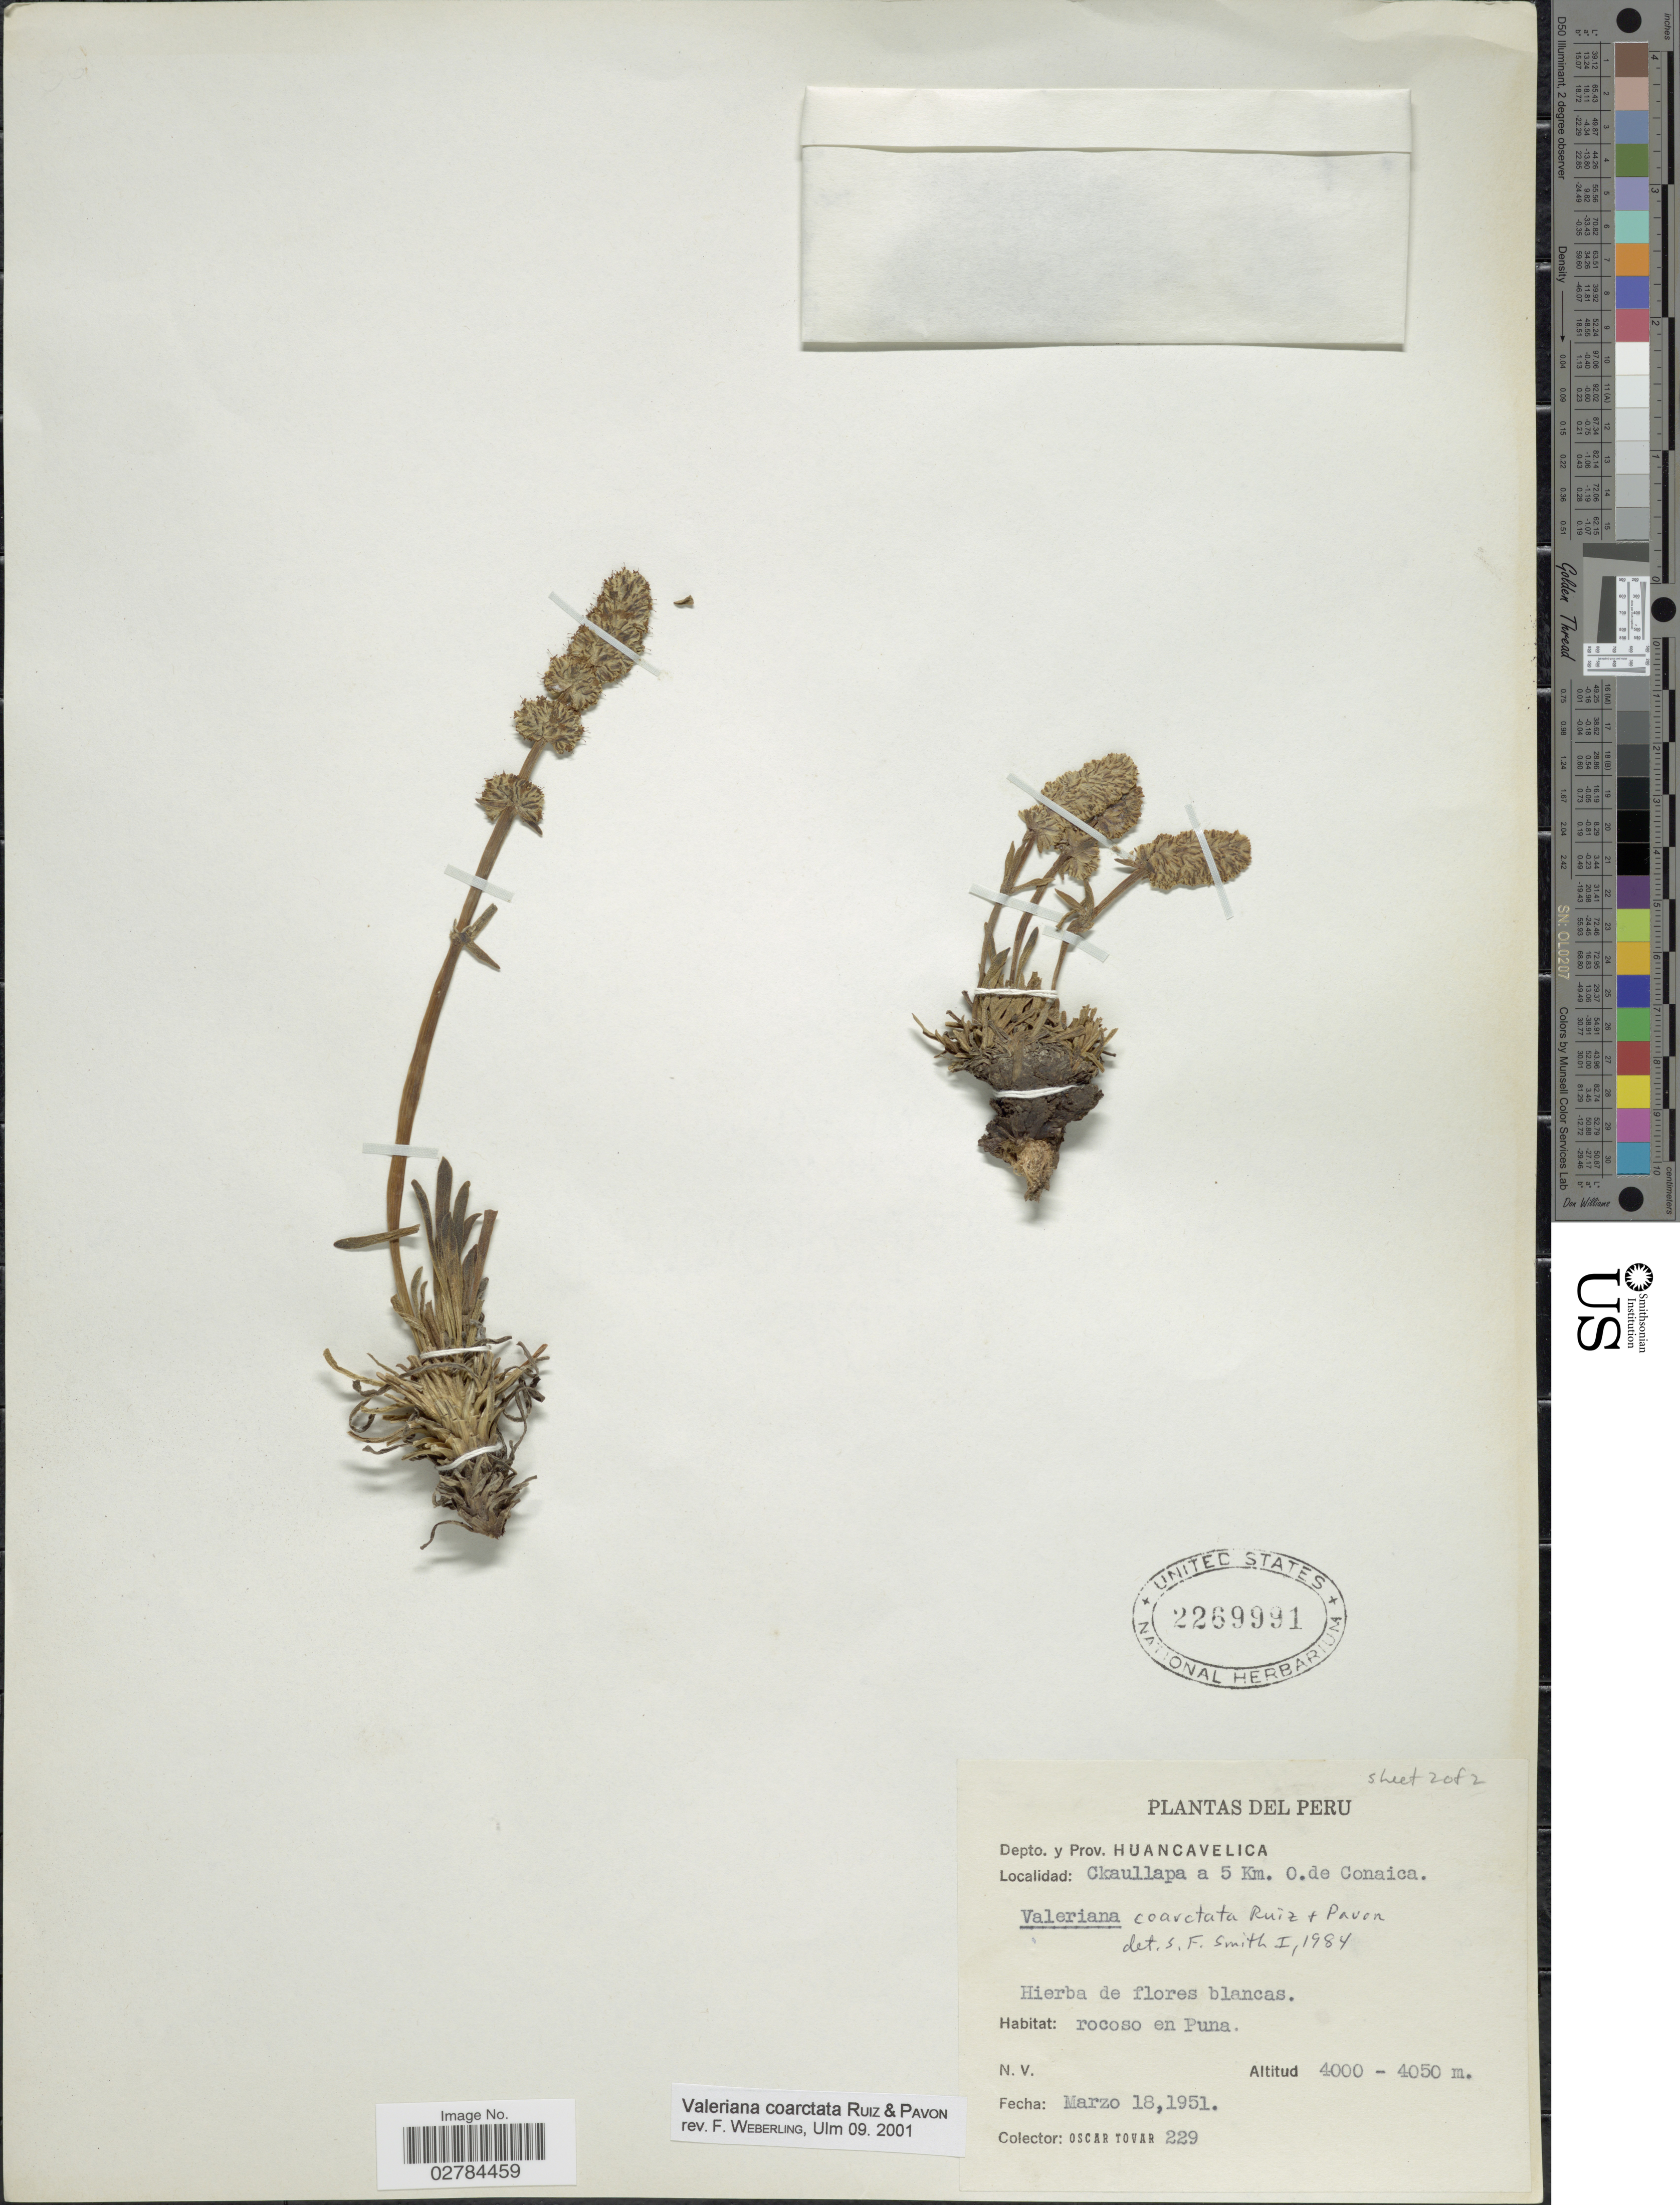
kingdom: Plantae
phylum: Tracheophyta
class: Magnoliopsida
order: Dipsacales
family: Caprifoliaceae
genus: Valeriana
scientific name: Valeriana coarctata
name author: Ruiz & Pav.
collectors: Ó. Tovar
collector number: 229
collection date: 1951-03-18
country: Peru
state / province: Huancavelica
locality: Depto. y Prov. Huancavelica. Ckaullapa a 5 Km. O.de Conaica. Rocoso en Puna.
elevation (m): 4000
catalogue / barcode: US 2269991